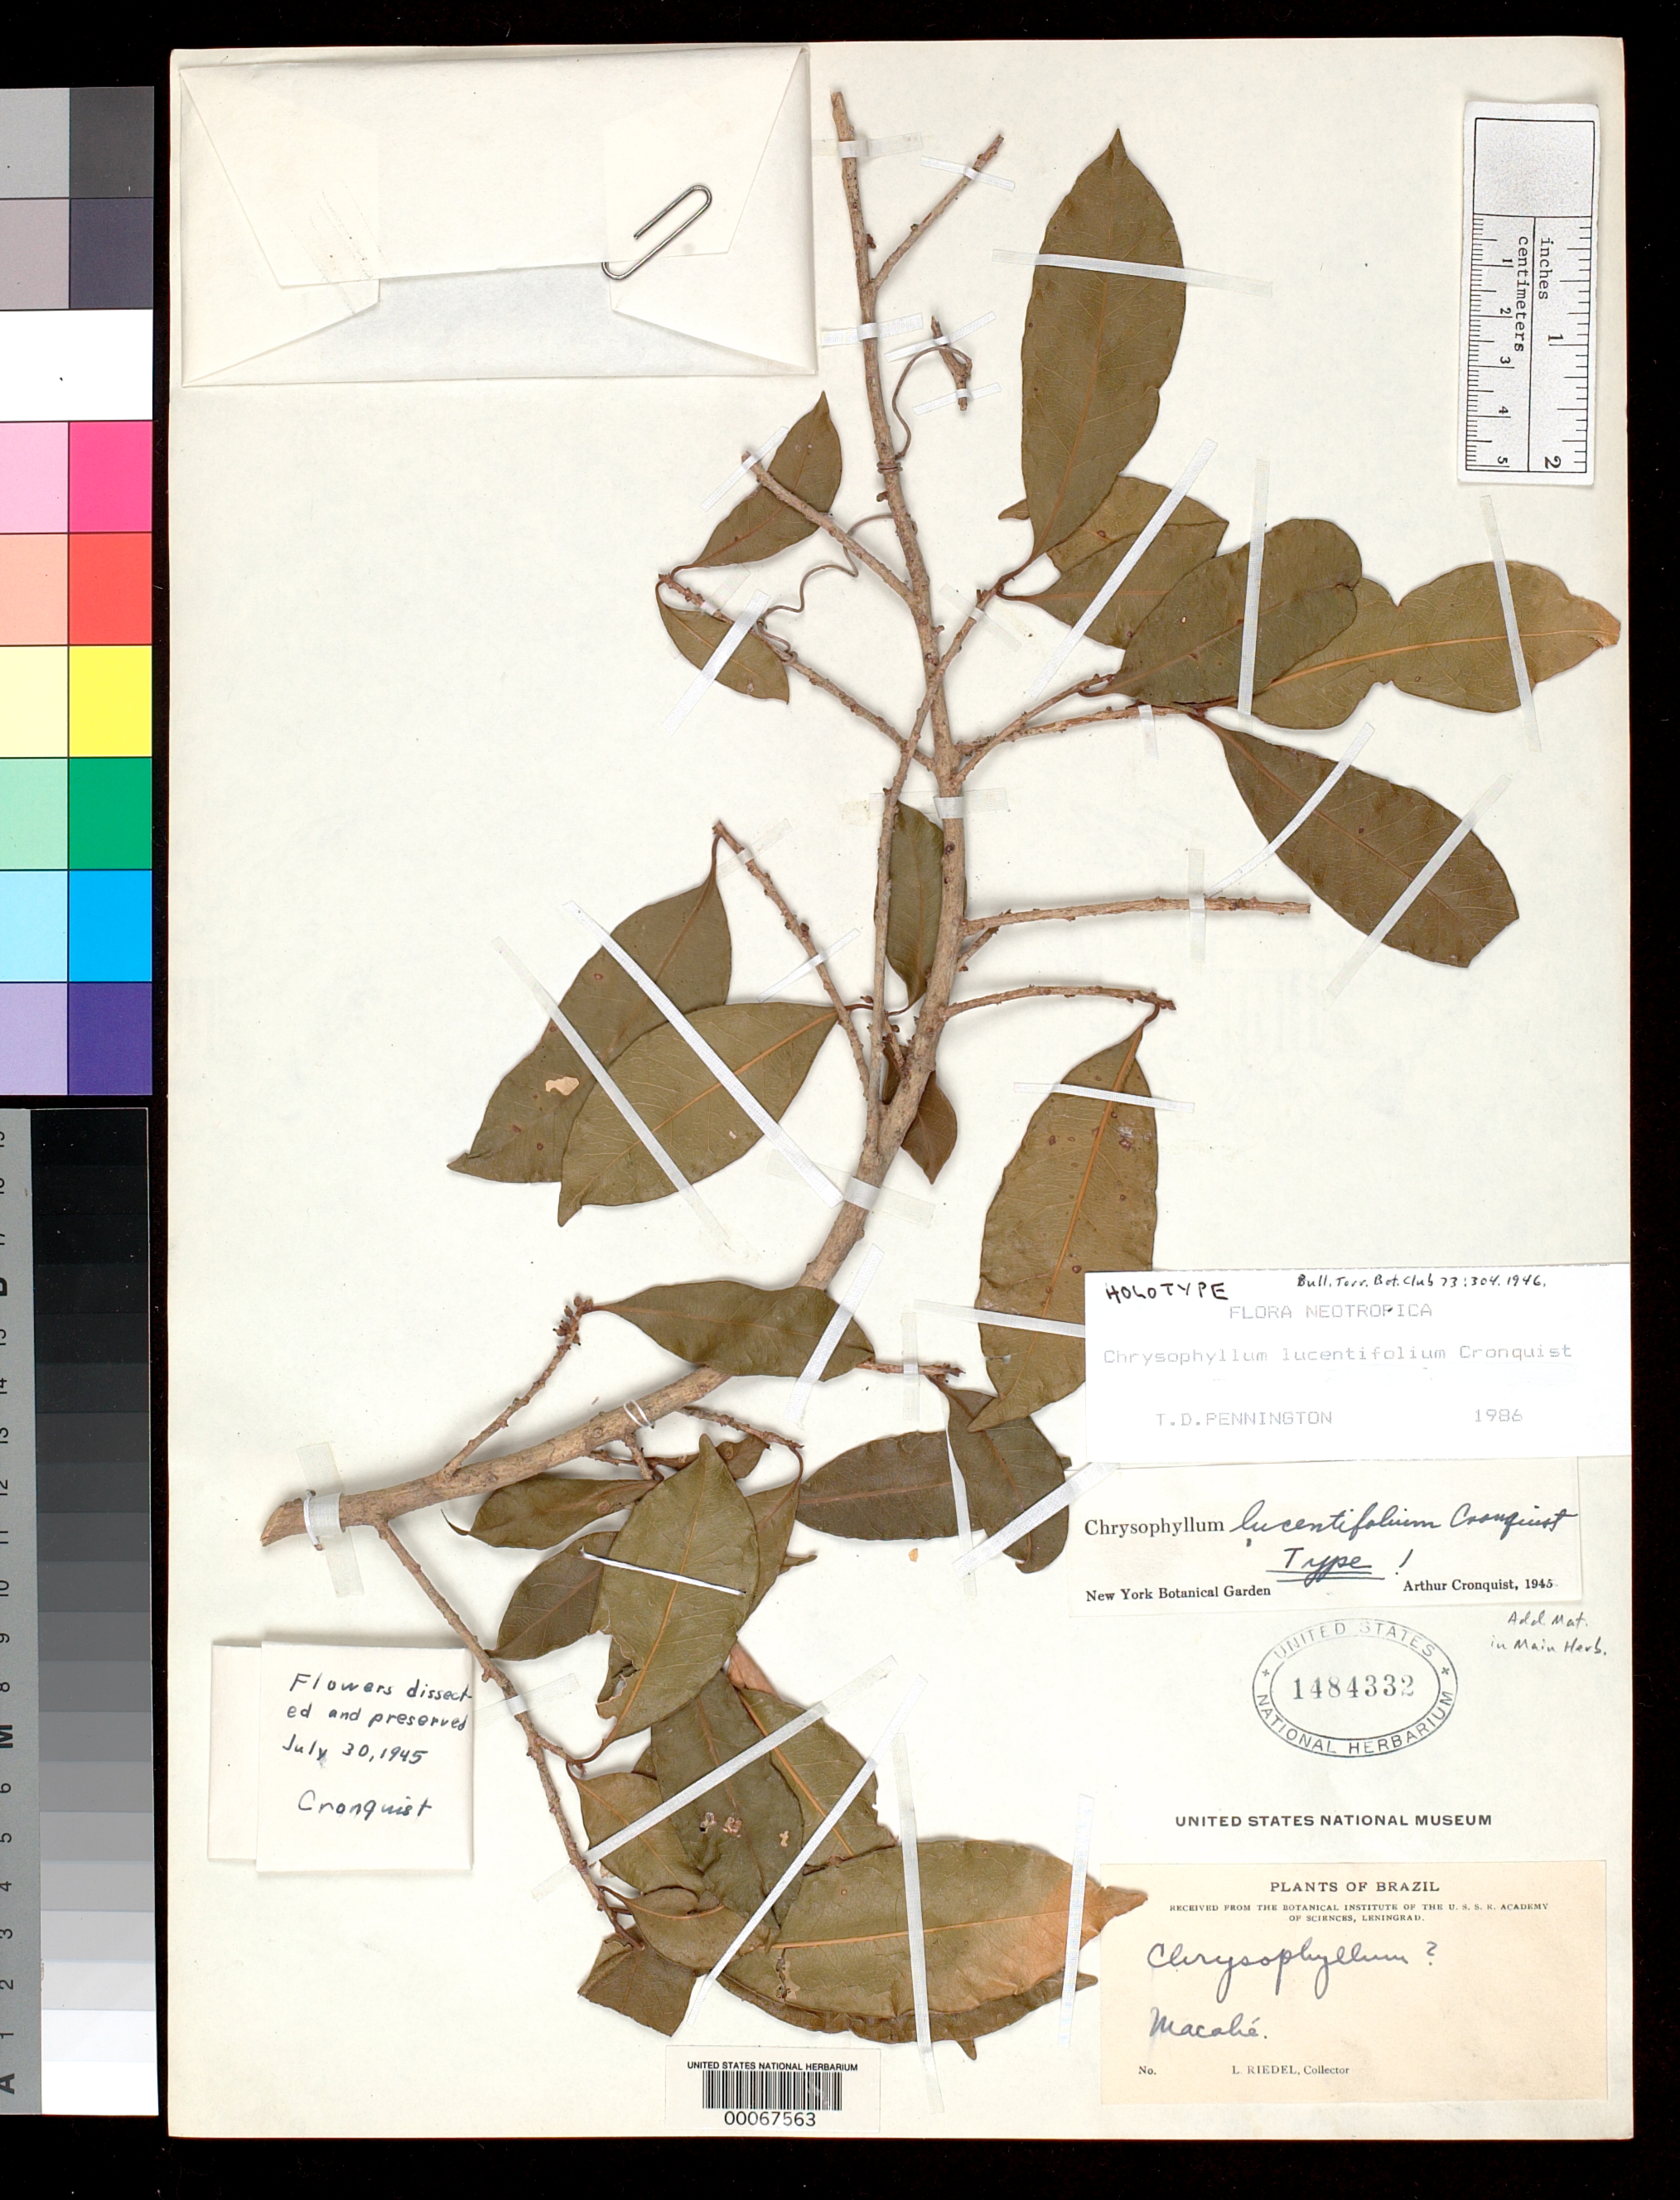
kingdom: Plantae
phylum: Tracheophyta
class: Magnoliopsida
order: Ericales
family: Sapotaceae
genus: Chrysophyllum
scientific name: Chrysophyllum lucentifolium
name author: Cronquist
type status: Holotype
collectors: L. Riedel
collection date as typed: Jun 1832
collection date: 1832-06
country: Brazil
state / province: Rio de Janeiro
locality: Macache.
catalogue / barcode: US 1484332